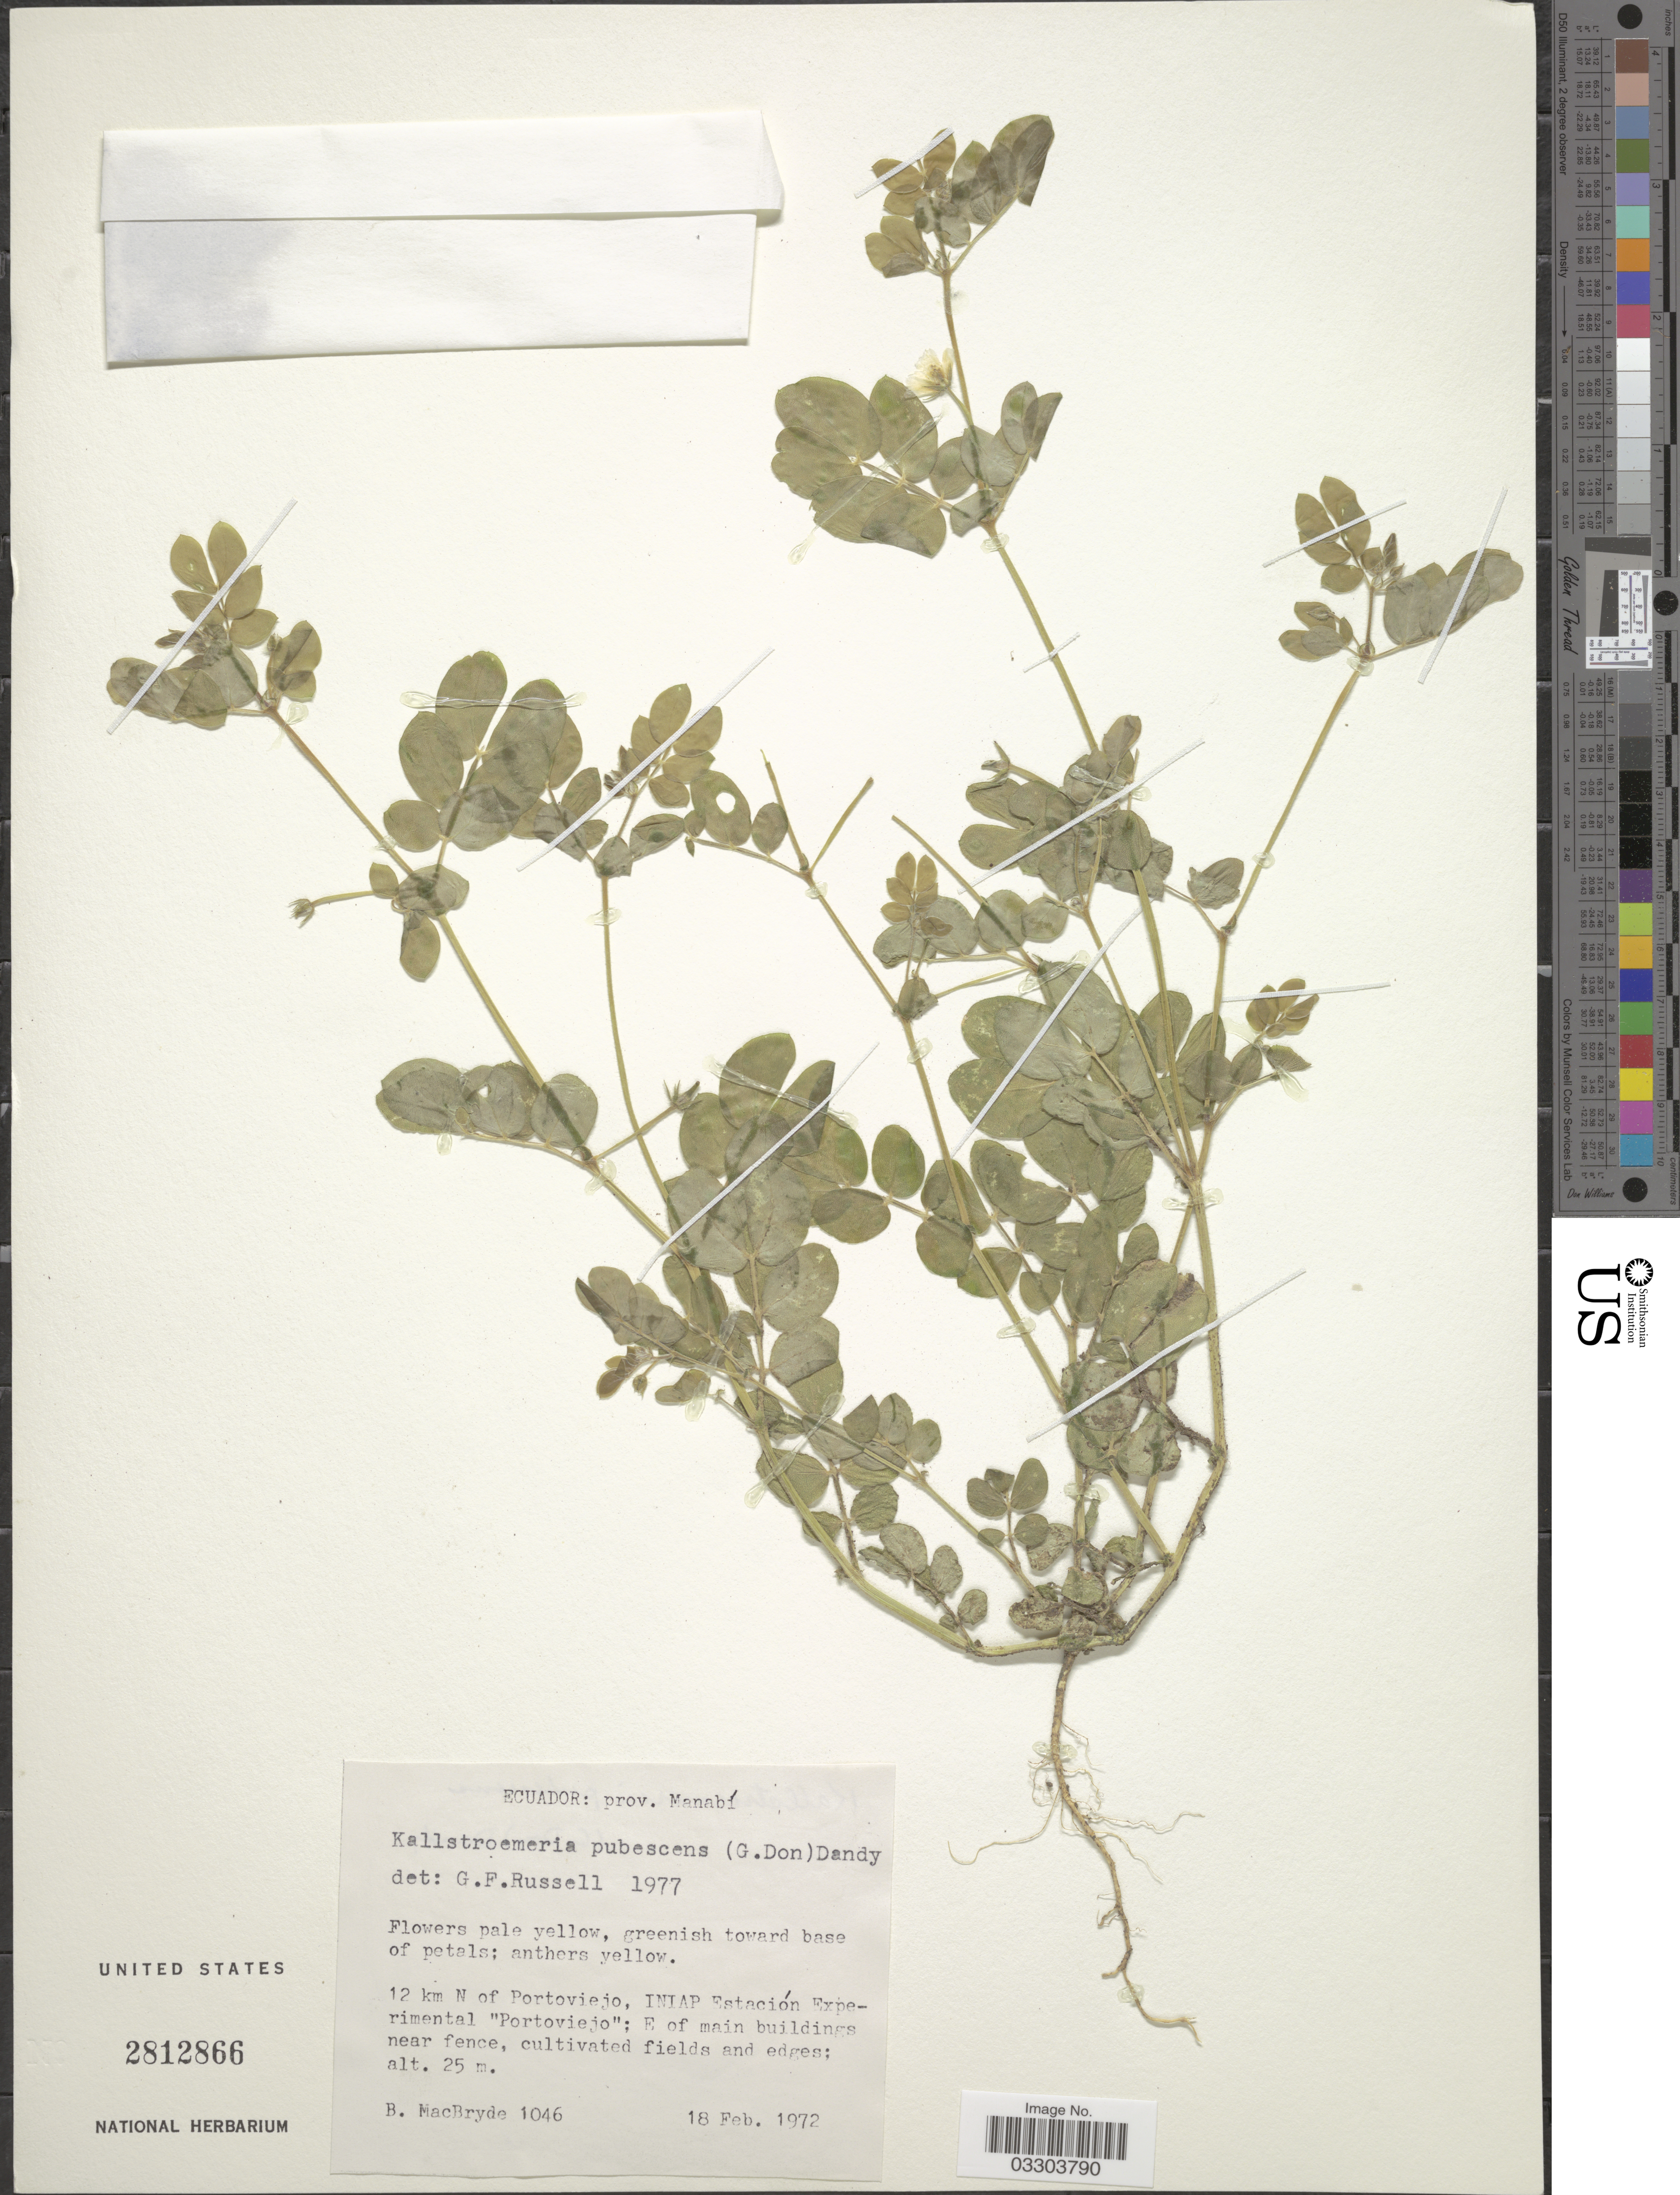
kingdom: Plantae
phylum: Tracheophyta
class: Magnoliopsida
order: Zygophyllales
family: Zygophyllaceae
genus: Kallstroemia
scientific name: Kallstroemia pubescens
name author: (G. Don) Dandy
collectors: B. MacBryde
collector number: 1046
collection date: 1972-02-18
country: Ecuador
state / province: Manabí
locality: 12 km N of Portoviejo, INIAP Estación Experimental "Portoviejo"; E of main buildings near fence.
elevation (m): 25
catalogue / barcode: US 2812866